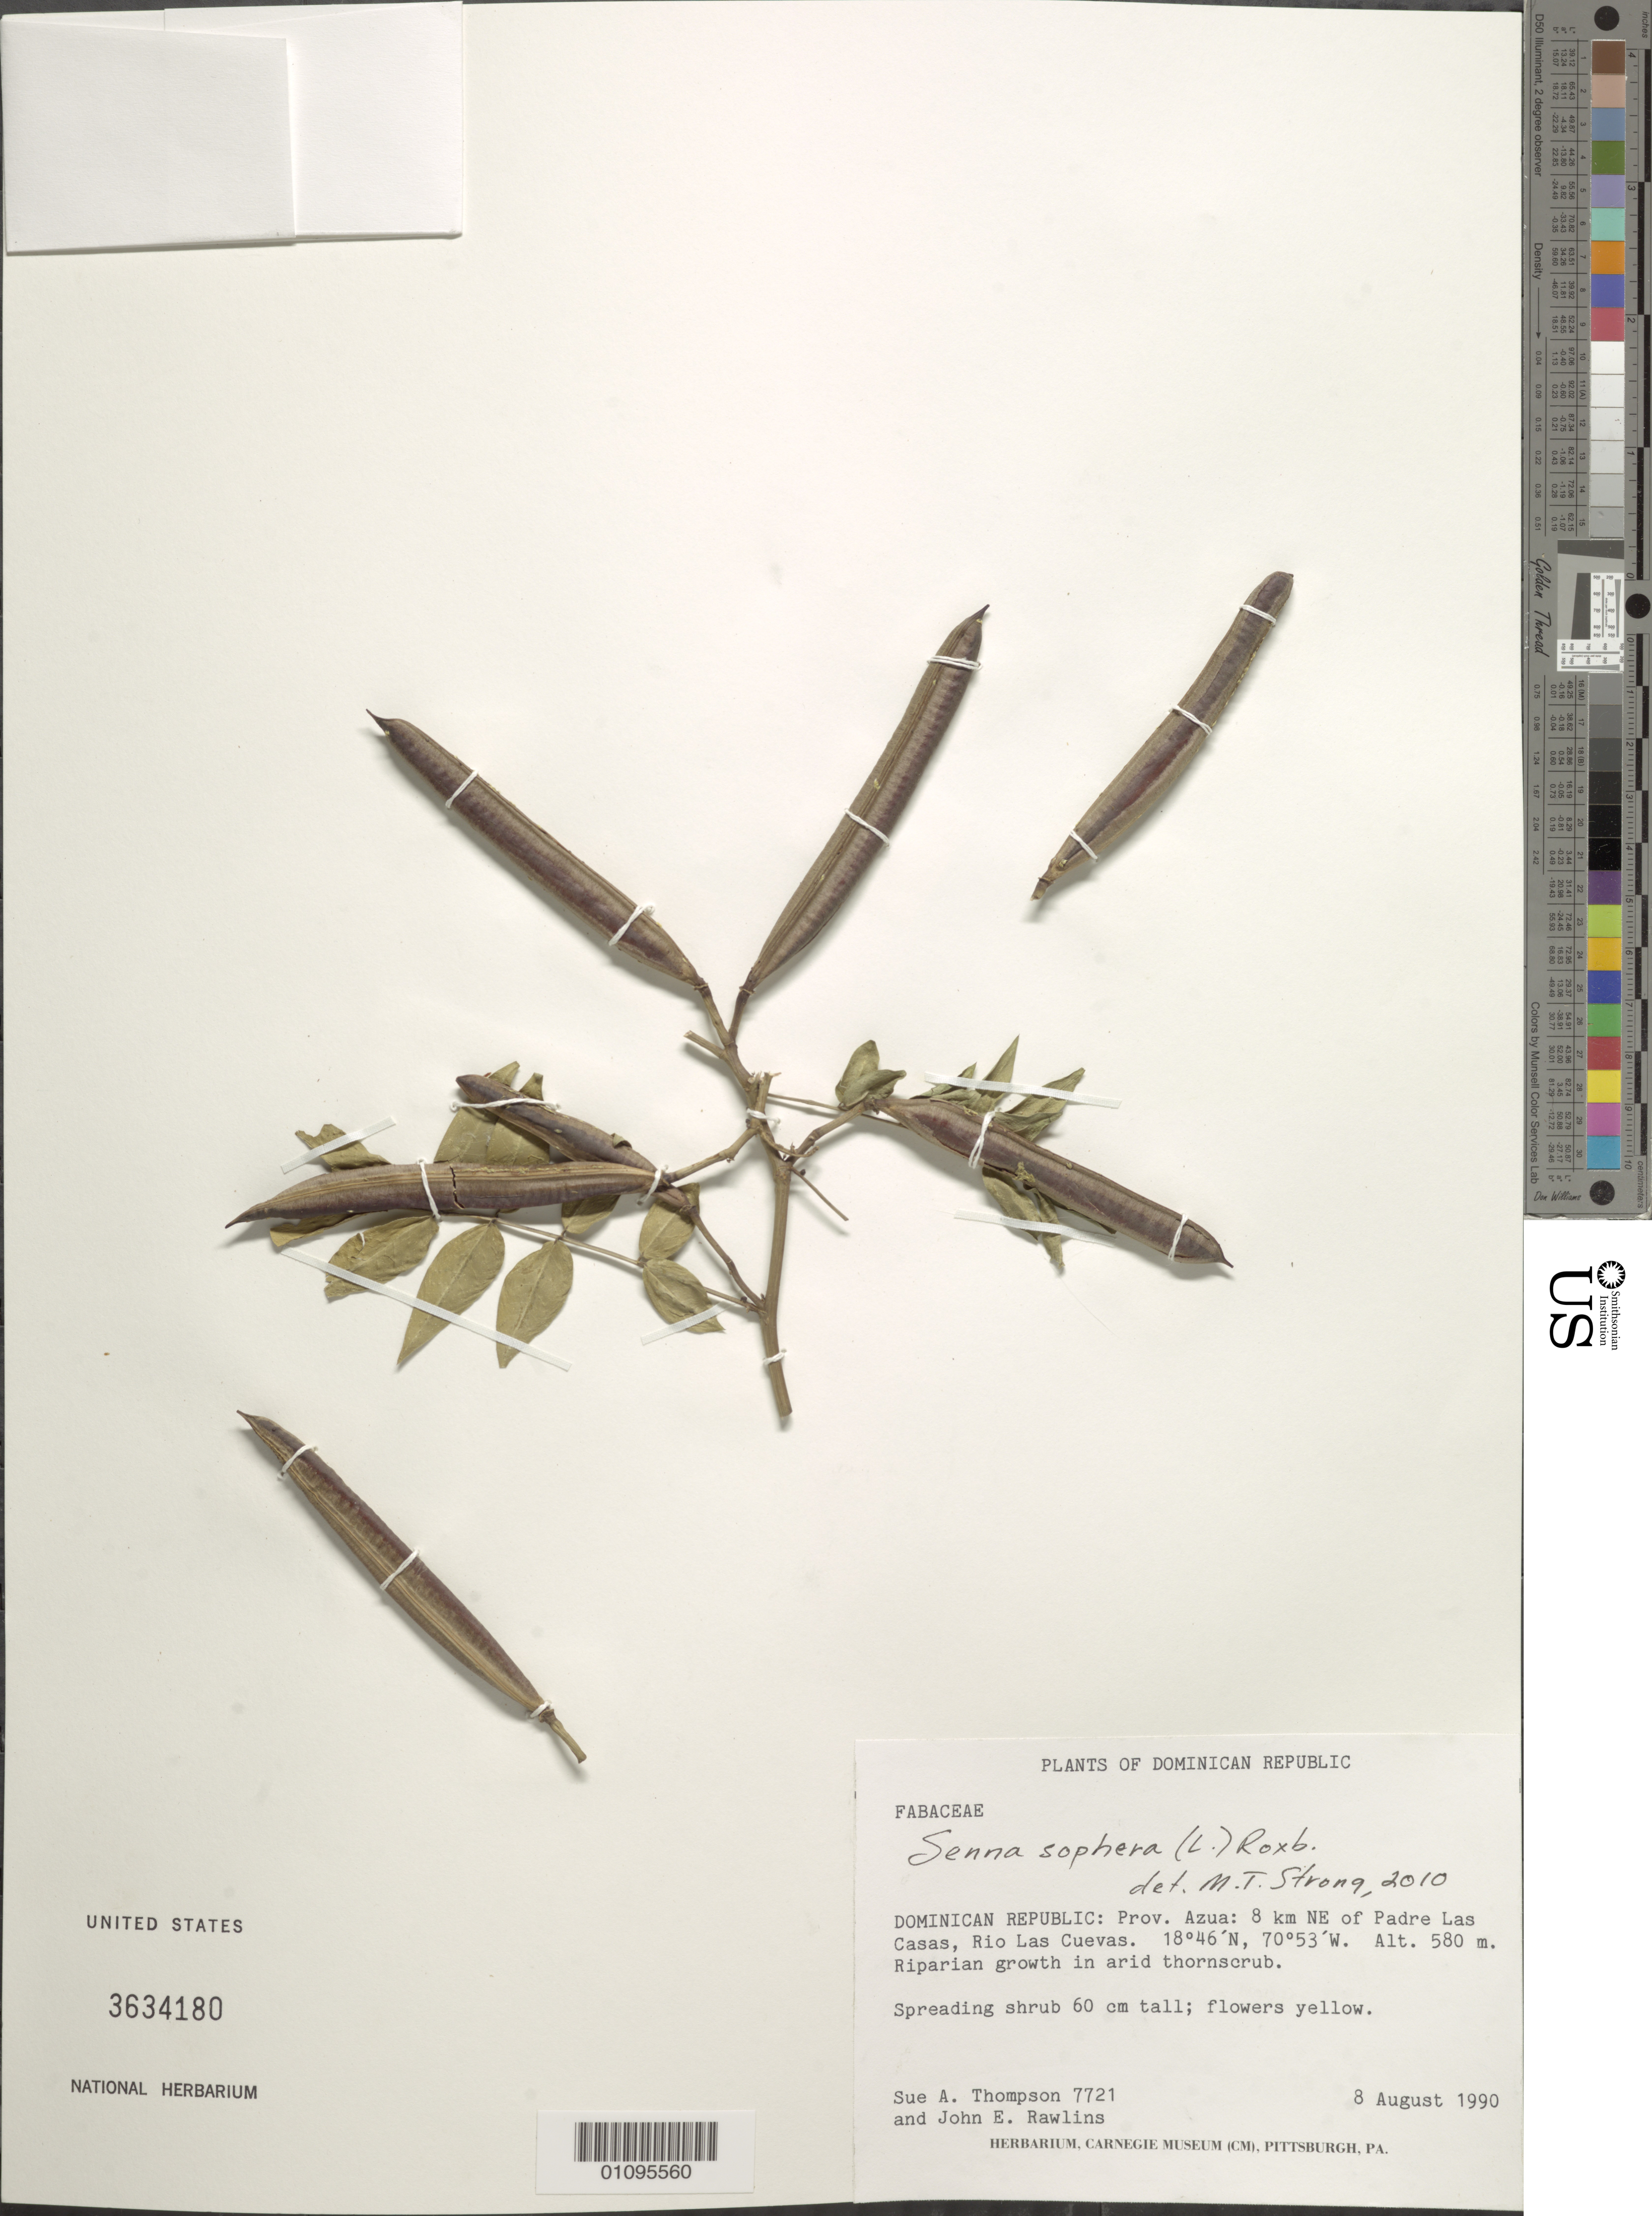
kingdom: Plantae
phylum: Tracheophyta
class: Magnoliopsida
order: Fabales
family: Fabaceae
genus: Senna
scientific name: Senna sophera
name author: (L.) Roxb.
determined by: Strong, M. T., (US), Smithsonian Institution - National Museum of Natural History (UNITED STATES)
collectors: S. A. Thompson & J. Rawlins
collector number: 7721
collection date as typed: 08 Aug 1990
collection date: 1990-08-08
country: Dominican Republic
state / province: Azua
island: Hispaniola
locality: Padre Las Casas, 8 km NE of; Rio Las Cuevas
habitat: Riparian growth in acrid thorn scrub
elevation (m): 580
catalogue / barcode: US 3634180